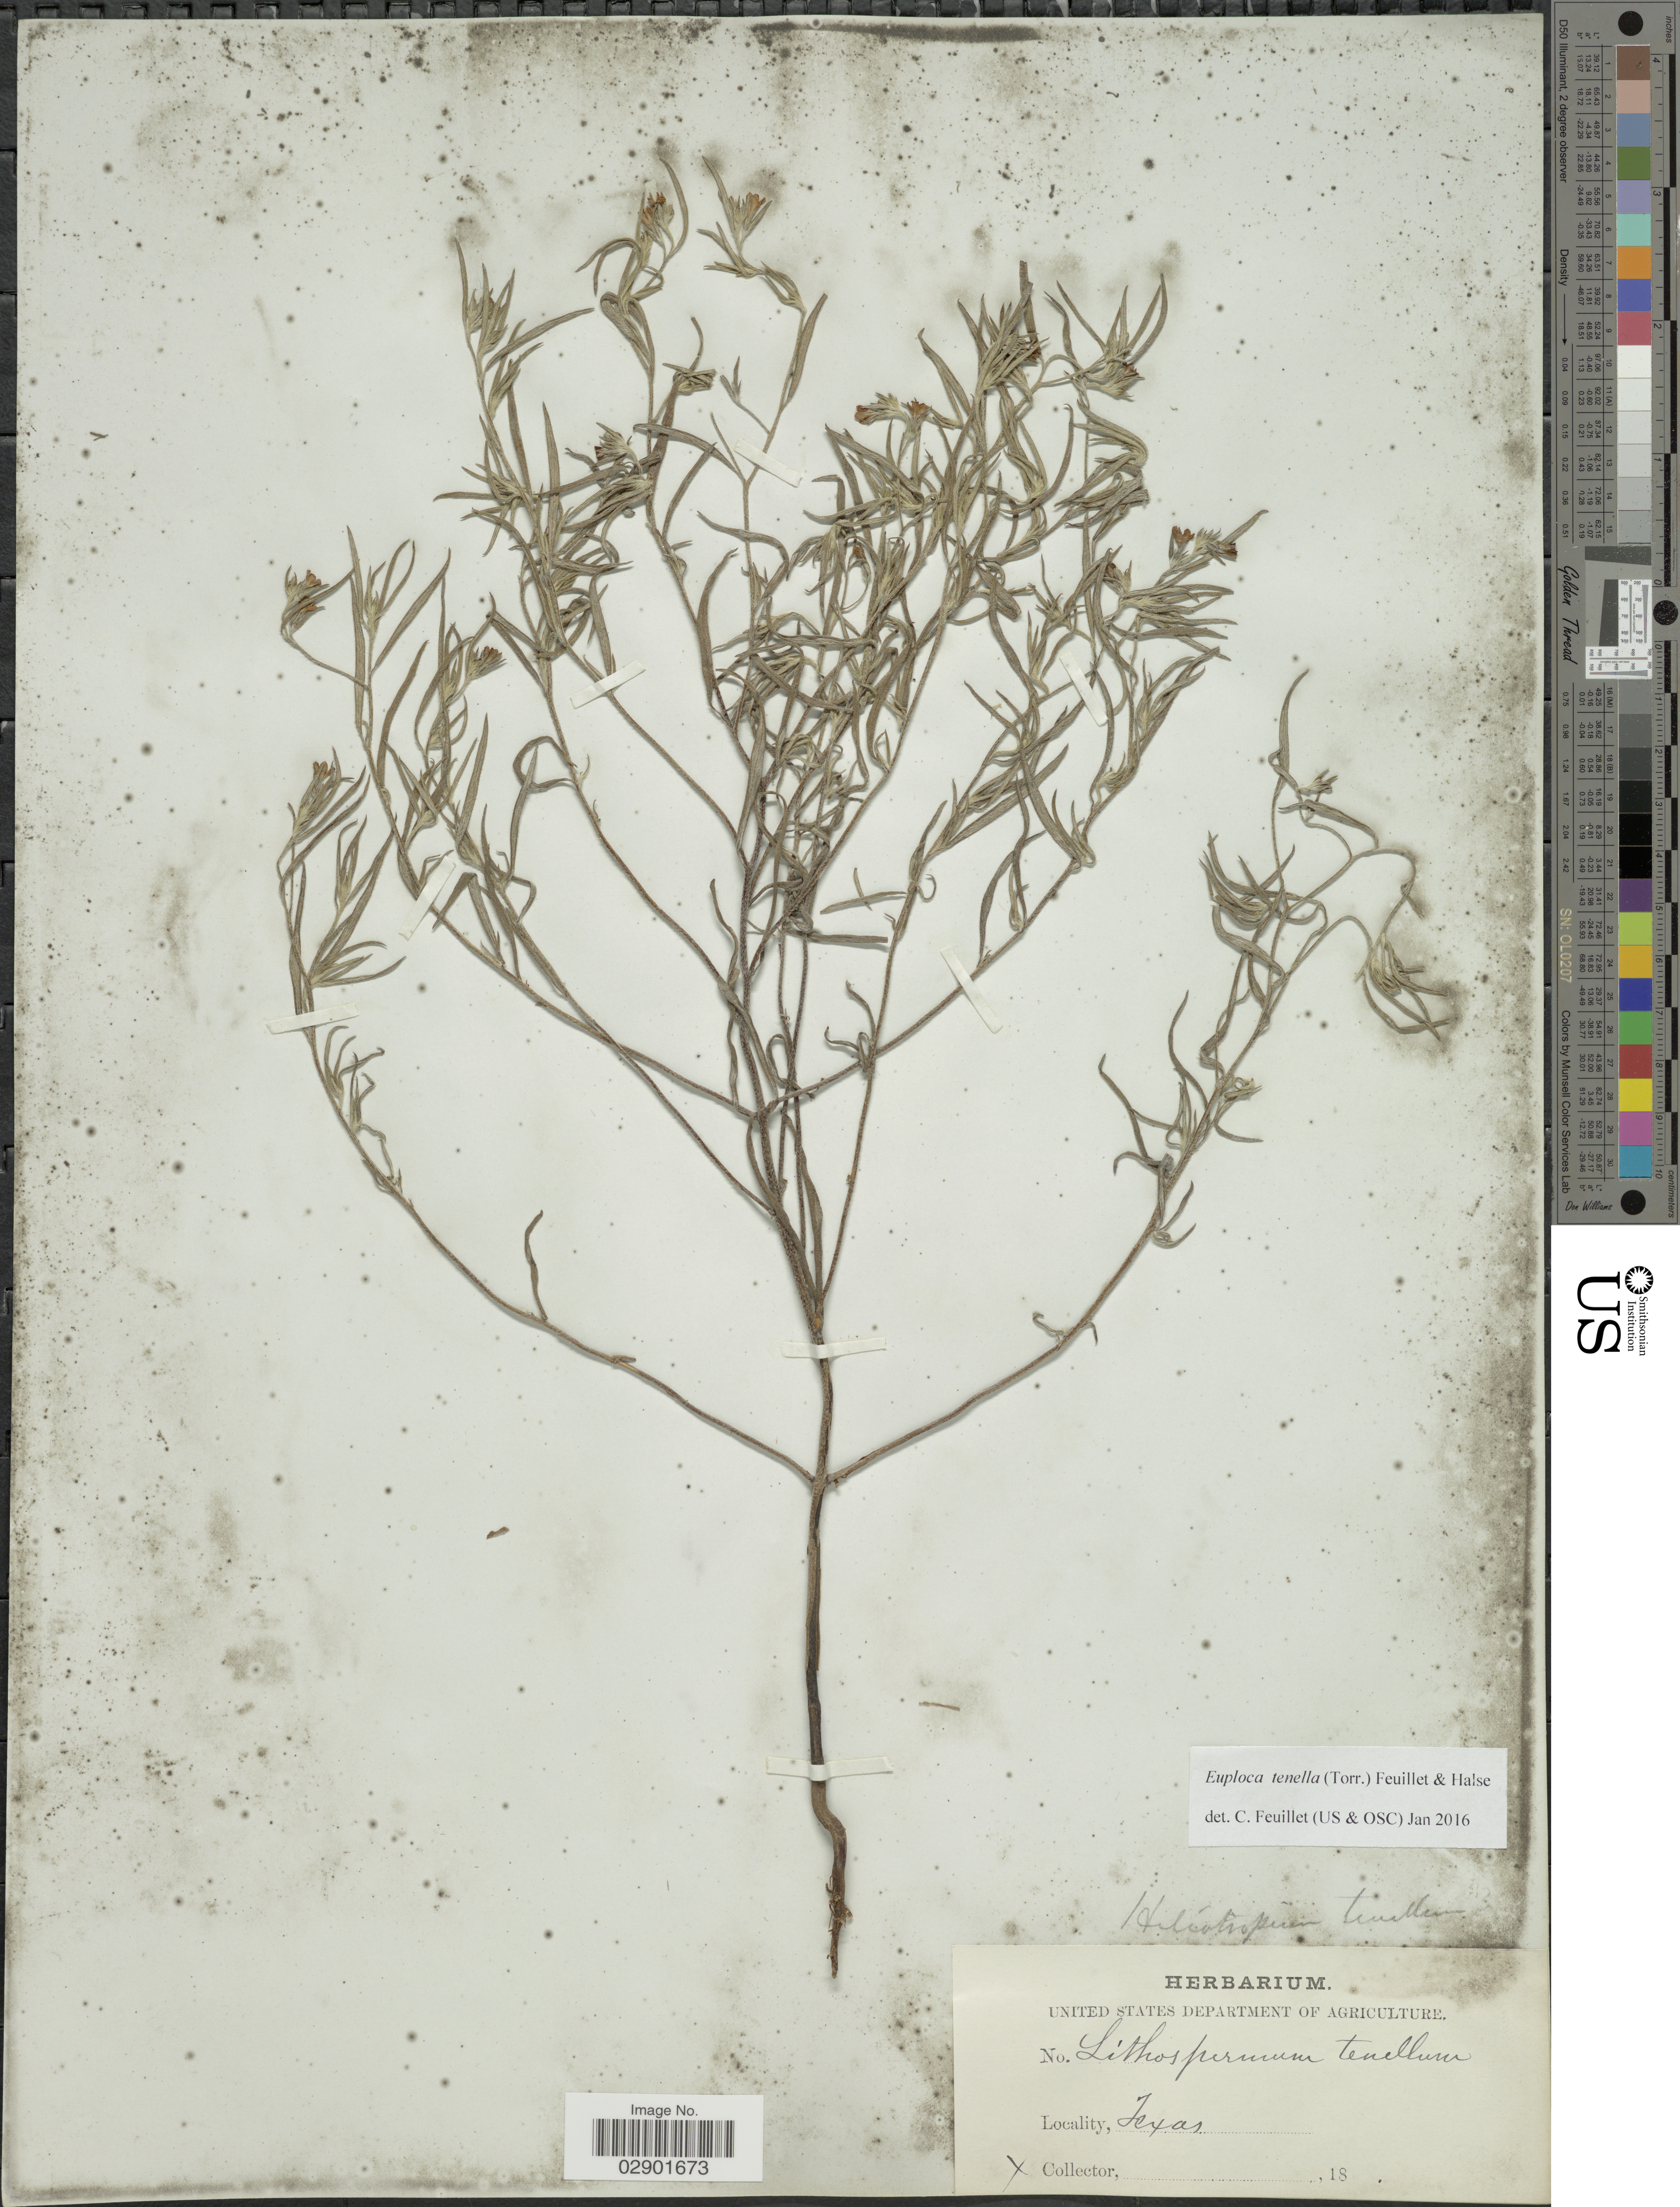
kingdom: Plantae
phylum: Tracheophyta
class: Magnoliopsida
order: Boraginales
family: Heliotropiaceae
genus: Euploca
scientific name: Euploca tenella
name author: (Torr.) Feuillet & Halse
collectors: Facchini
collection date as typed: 18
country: United States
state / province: Texas